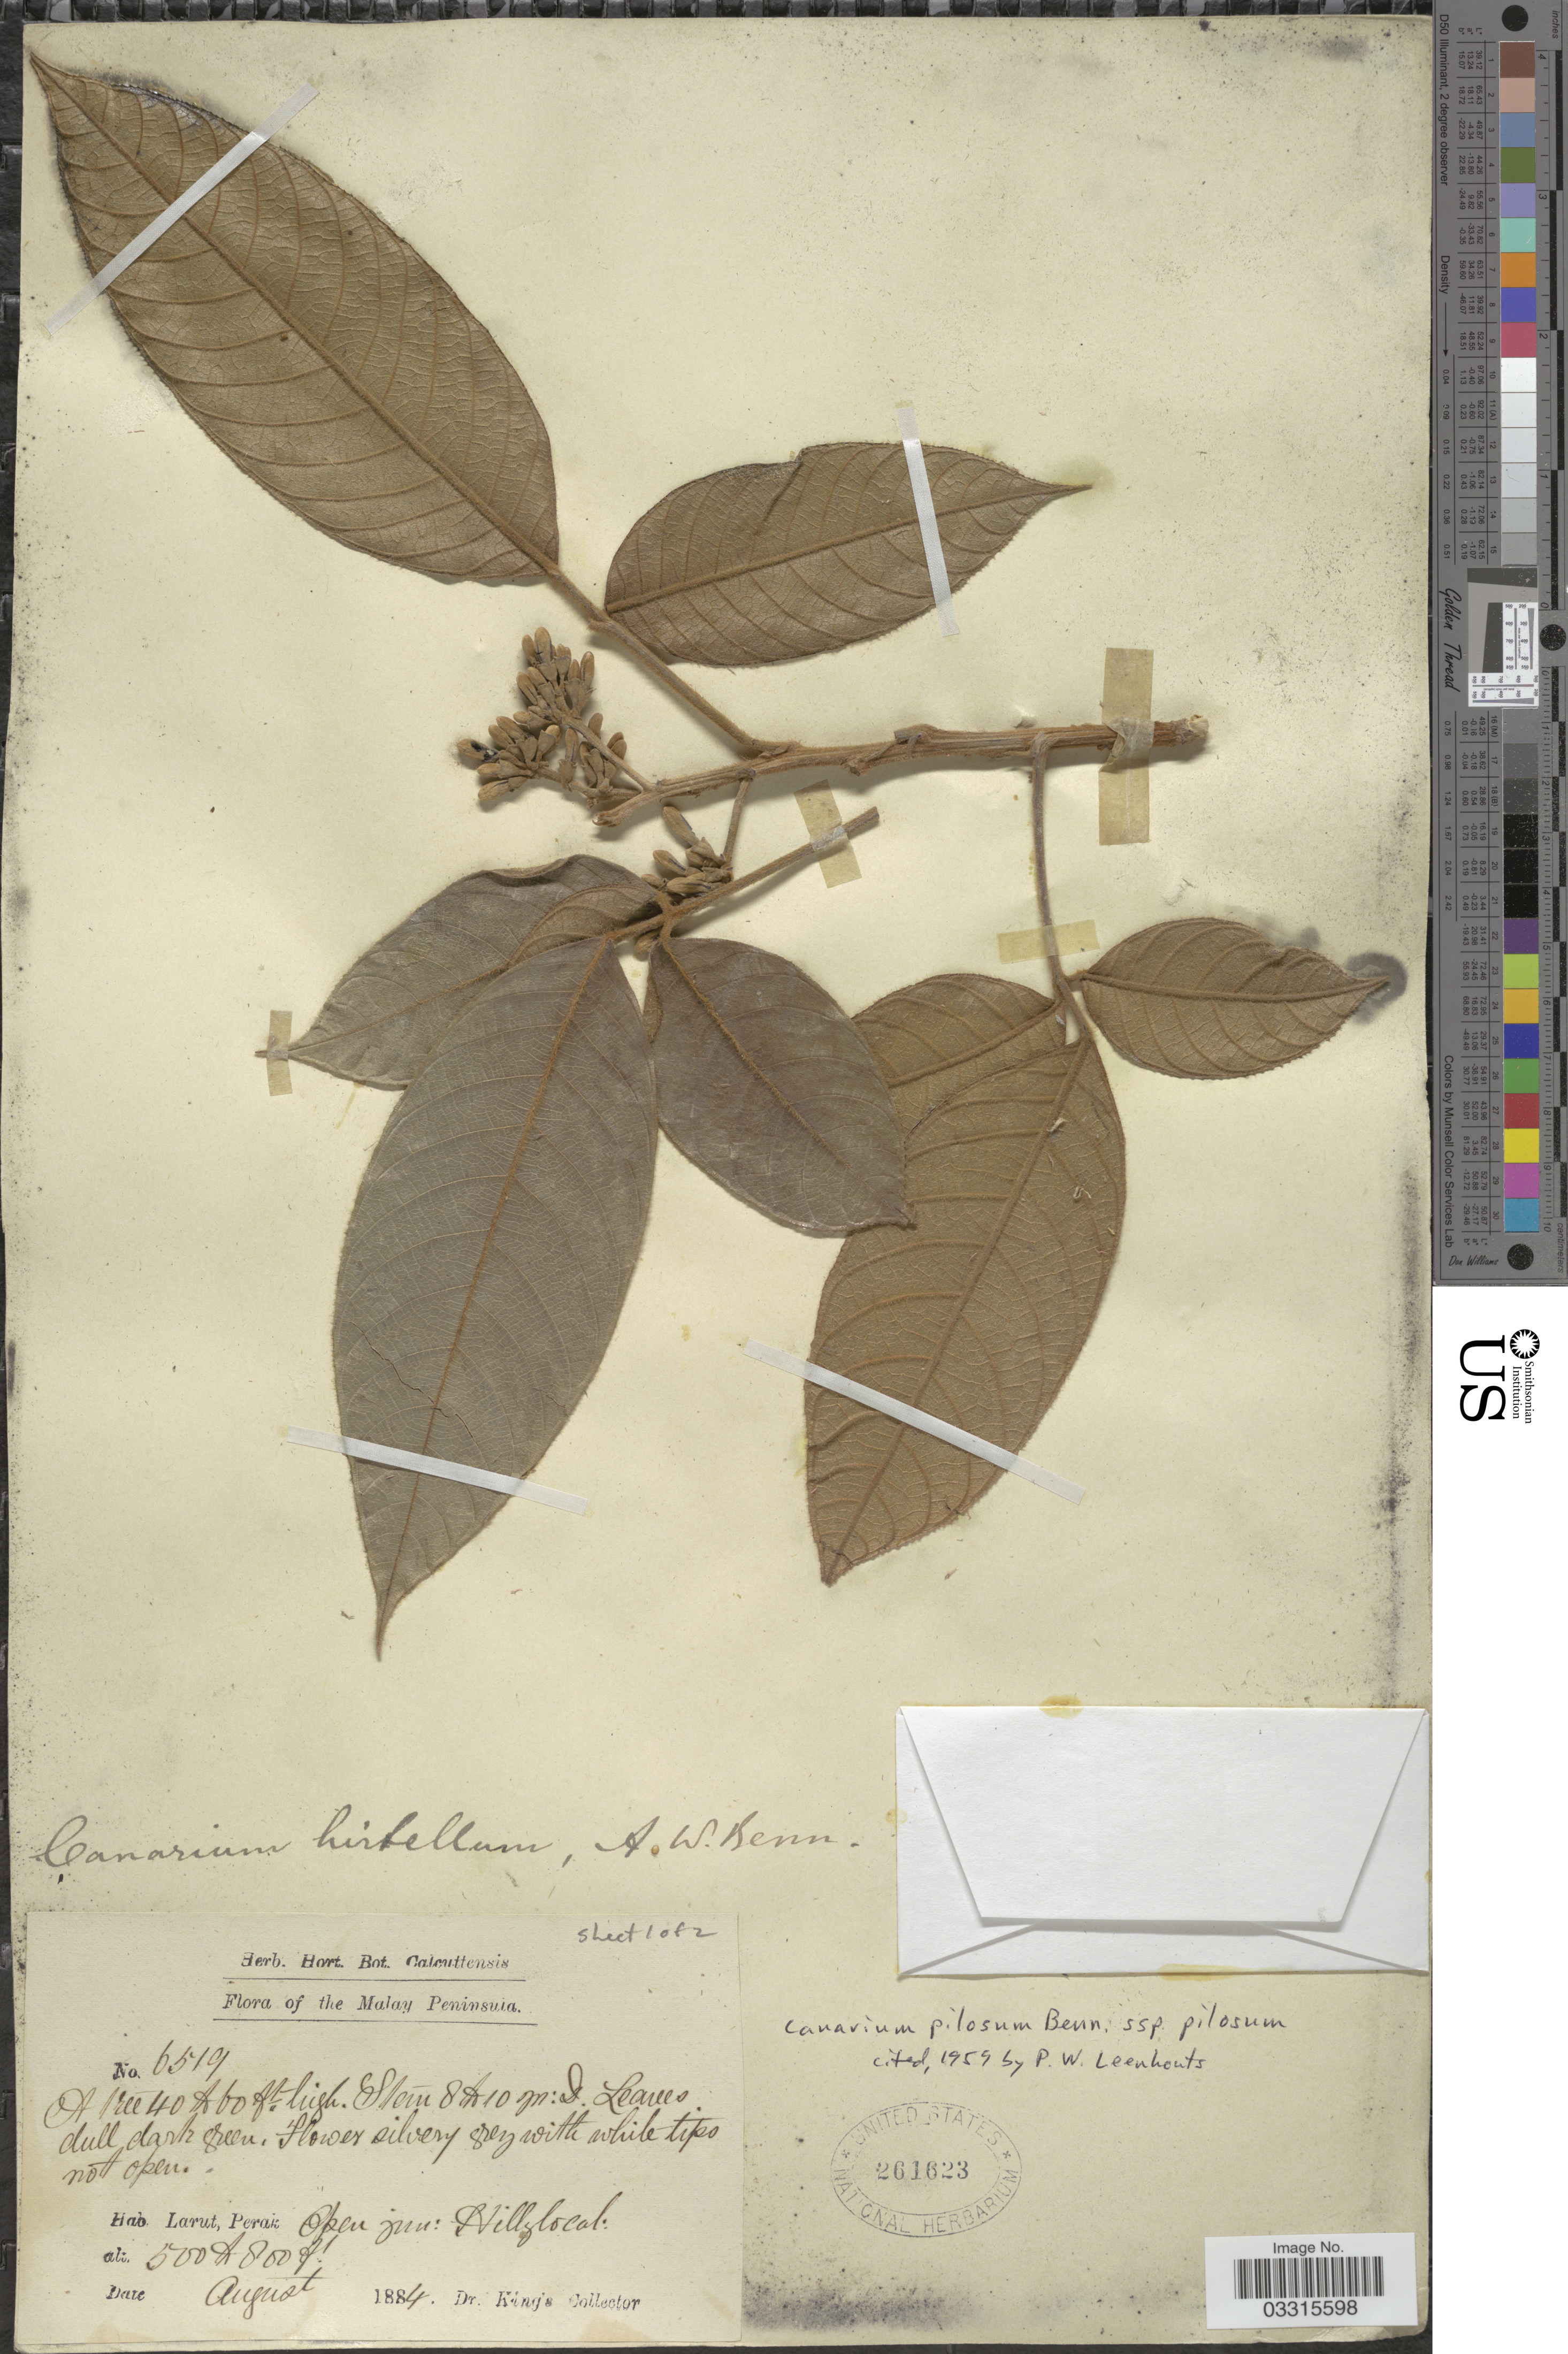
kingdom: Plantae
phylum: Tracheophyta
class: Magnoliopsida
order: Sapindales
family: Burseraceae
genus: Canarium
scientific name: Canarium pilosum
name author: A.W. Benn.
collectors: Dr. King's collector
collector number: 6519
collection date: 1884-08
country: Malaysia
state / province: Perak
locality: Malay Peninsula. Larut.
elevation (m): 152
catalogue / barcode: US 261623